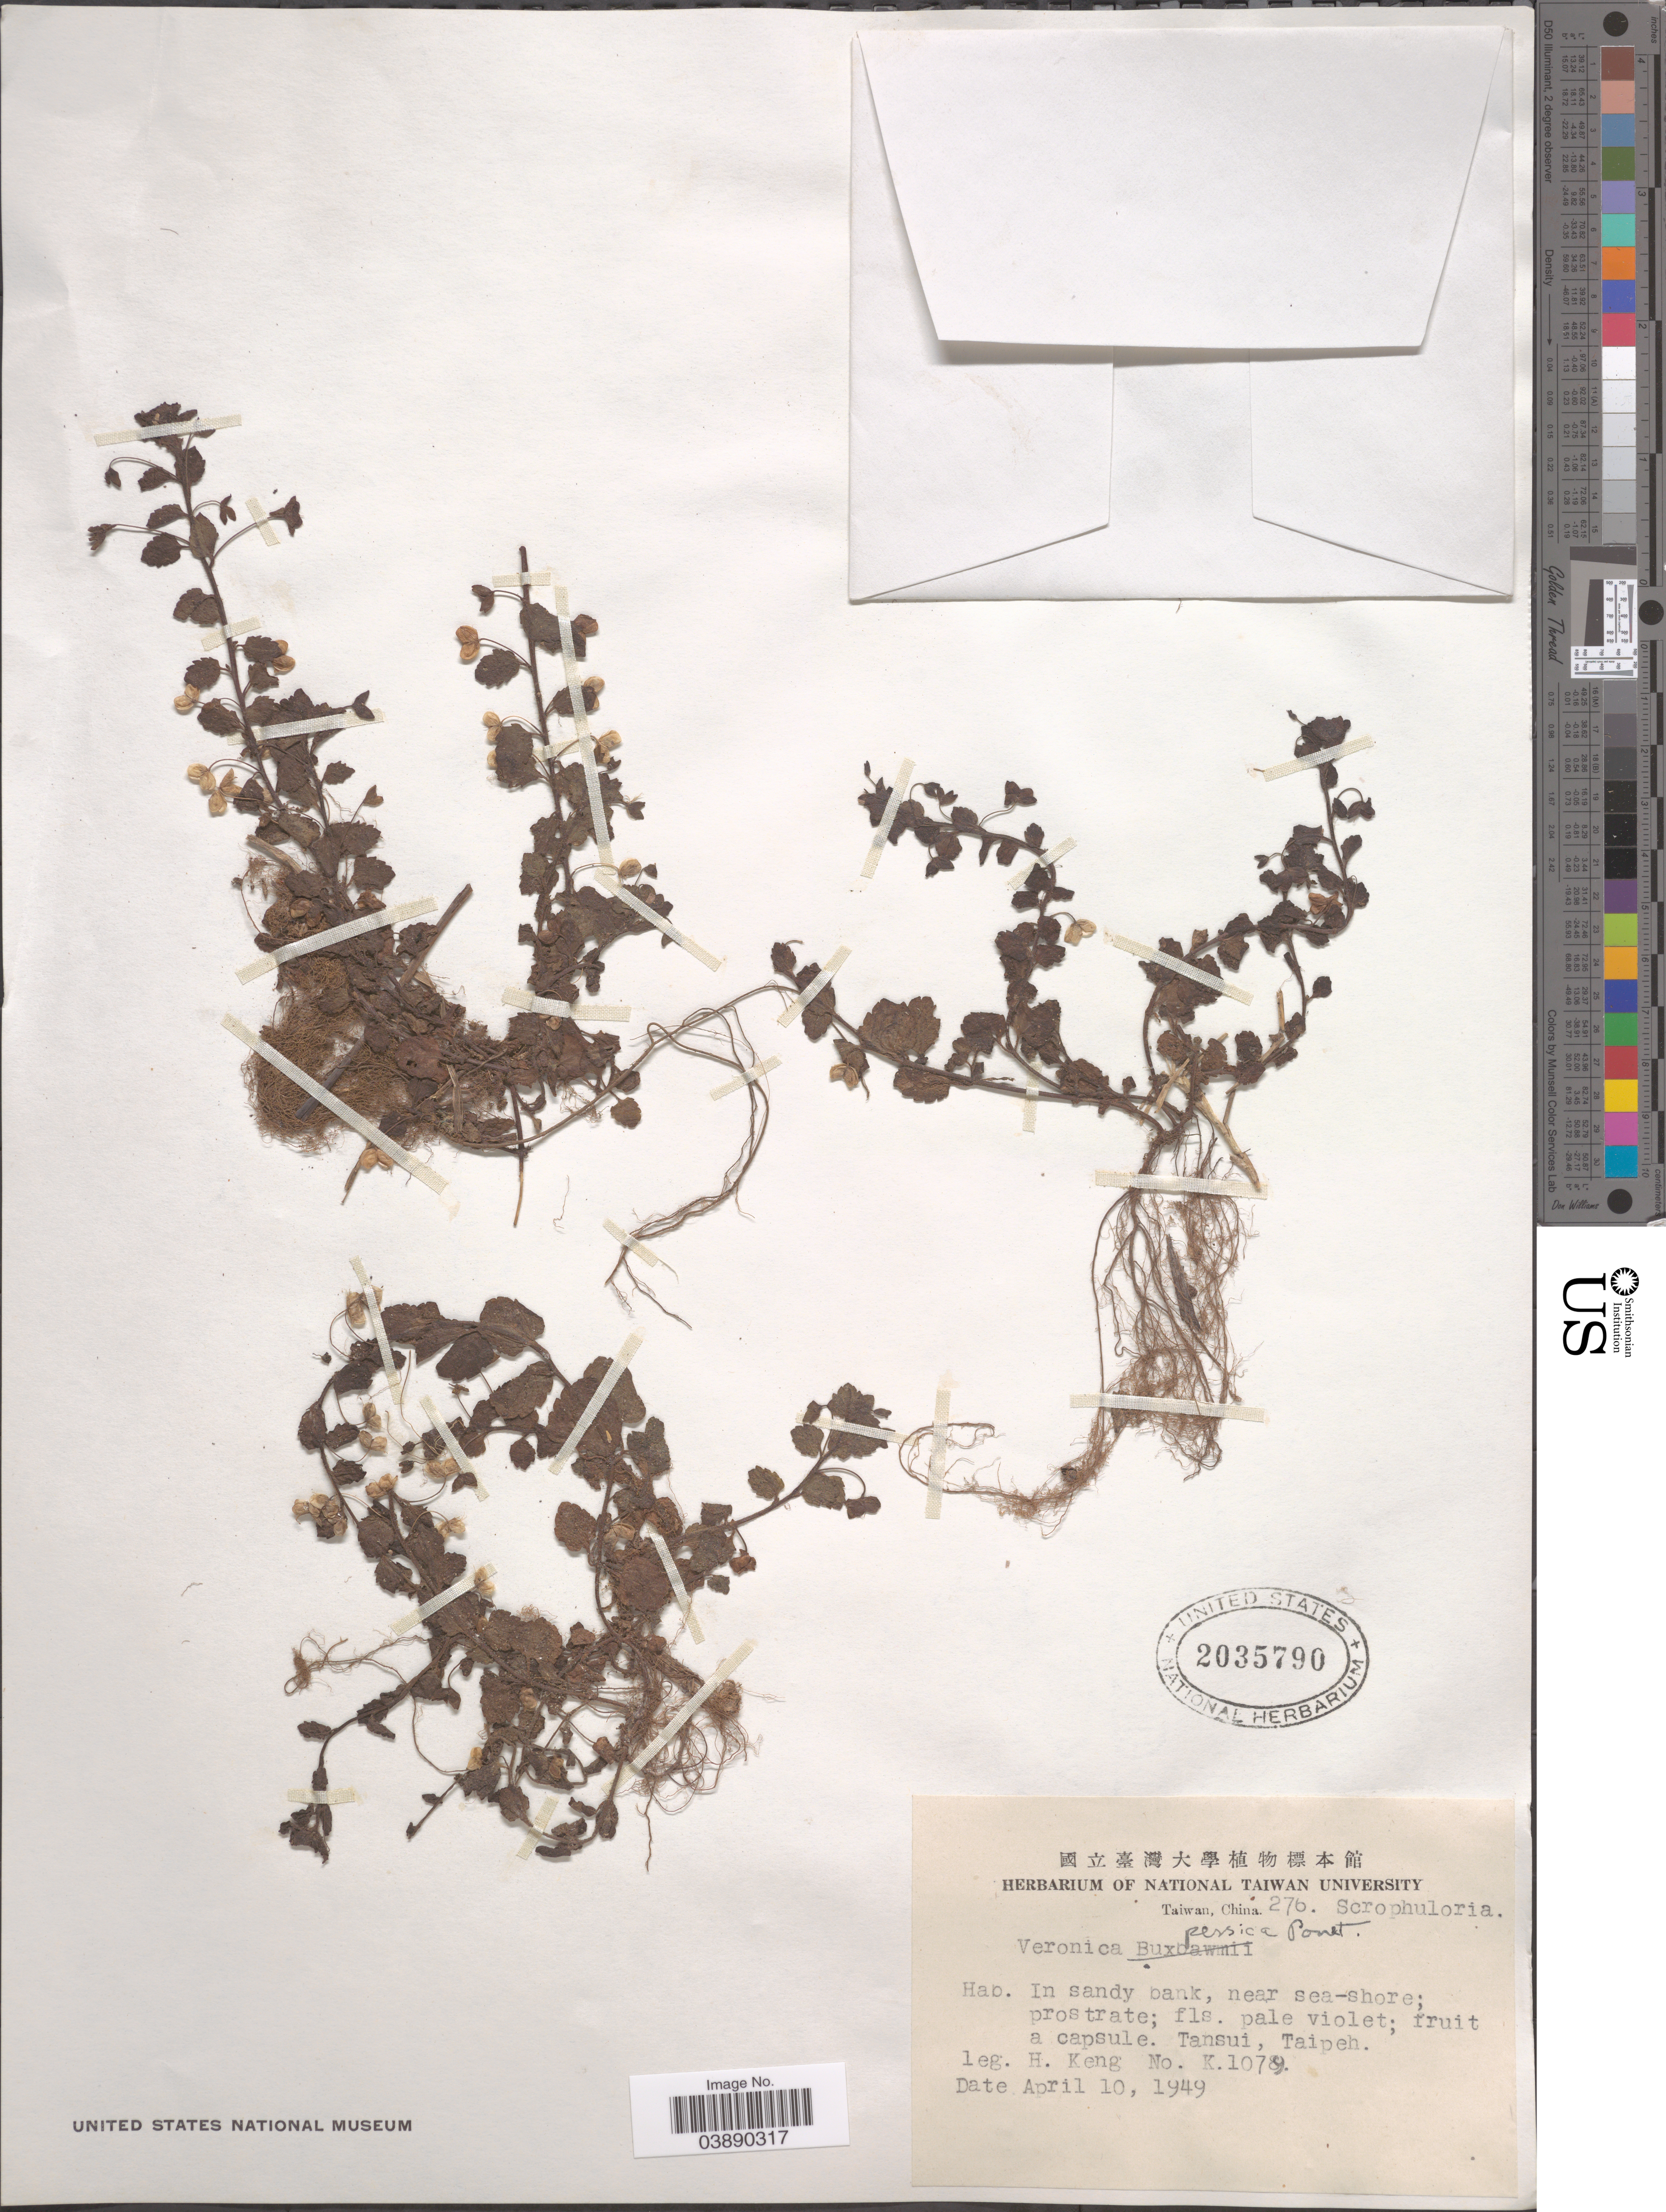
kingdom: Plantae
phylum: Tracheophyta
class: Magnoliopsida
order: Lamiales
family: Plantaginaceae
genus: Veronica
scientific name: Veronica persica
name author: Poir.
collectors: H. Keng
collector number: K 1079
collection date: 1949-04-10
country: Taiwan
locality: Tansui, Taipeh.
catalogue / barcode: US 2035790